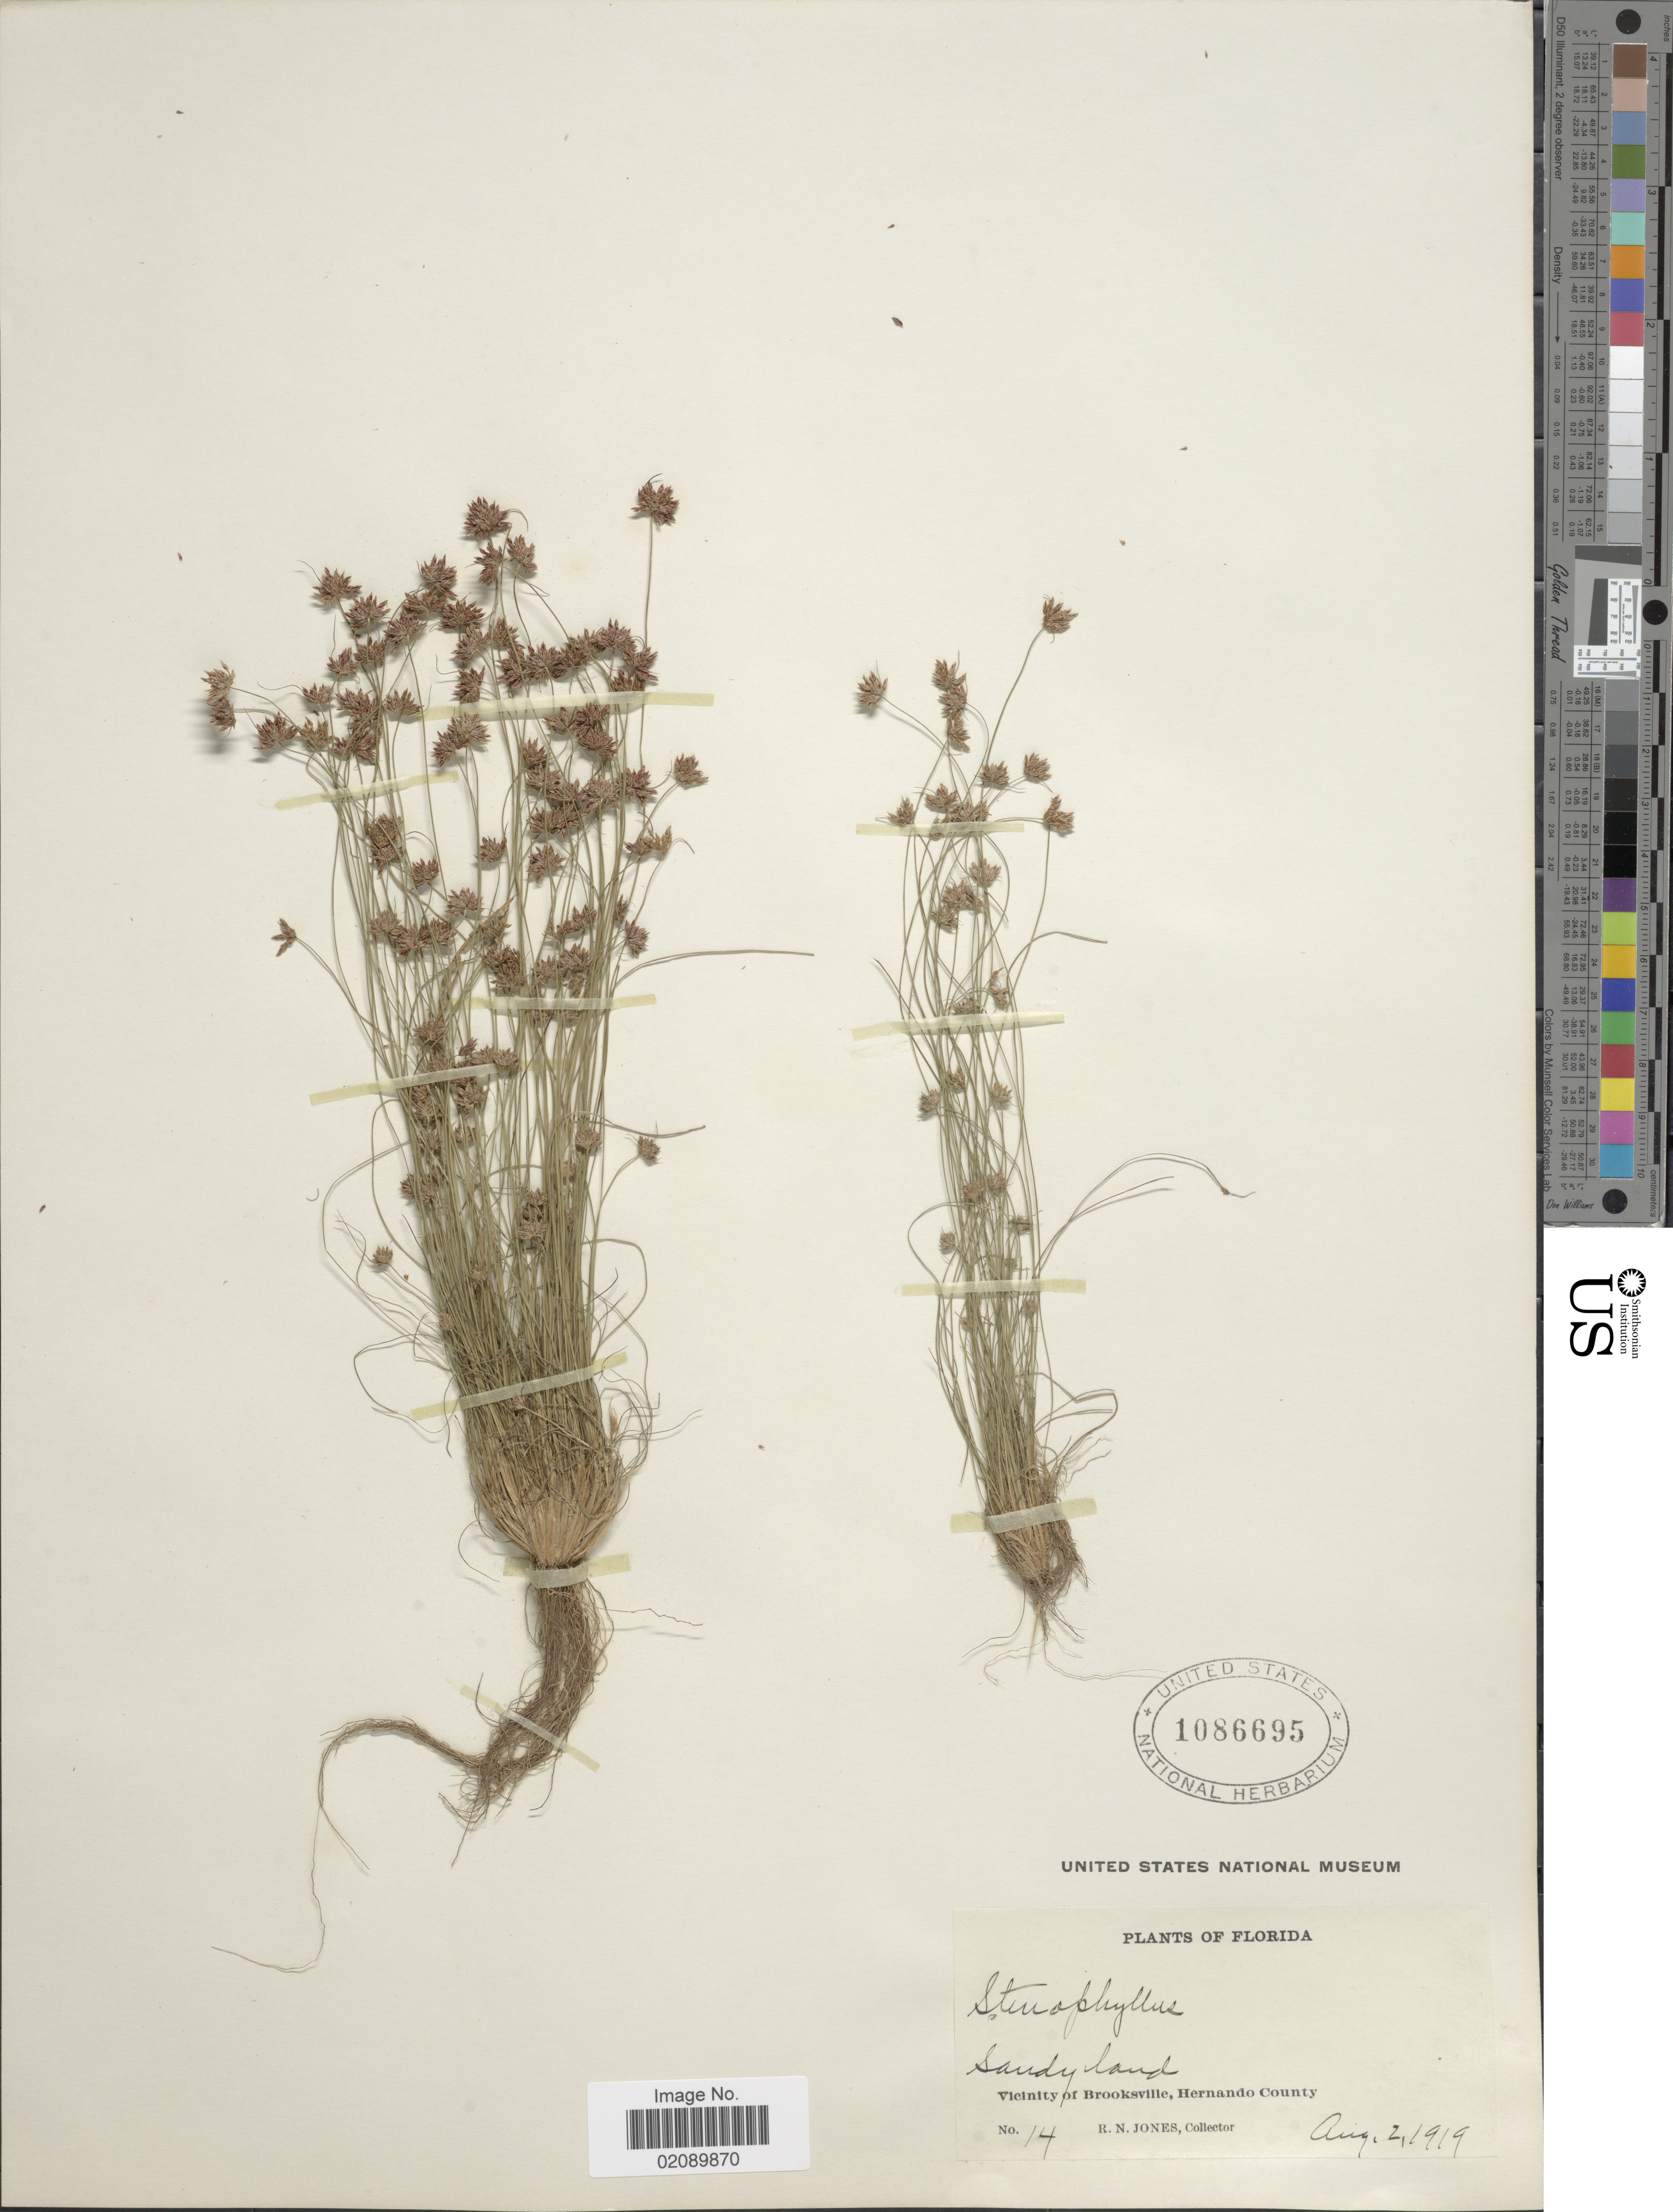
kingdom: Plantae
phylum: Tracheophyta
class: Liliopsida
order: Poales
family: Cyperaceae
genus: Bulbostylis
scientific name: Bulbostylis barbata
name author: (Rottb.) C.B. Clarke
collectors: R. N. Jones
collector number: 14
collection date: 1919-08-02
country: United States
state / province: Florida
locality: Vicinity of Brooksville, Hernando County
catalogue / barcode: US 1086695